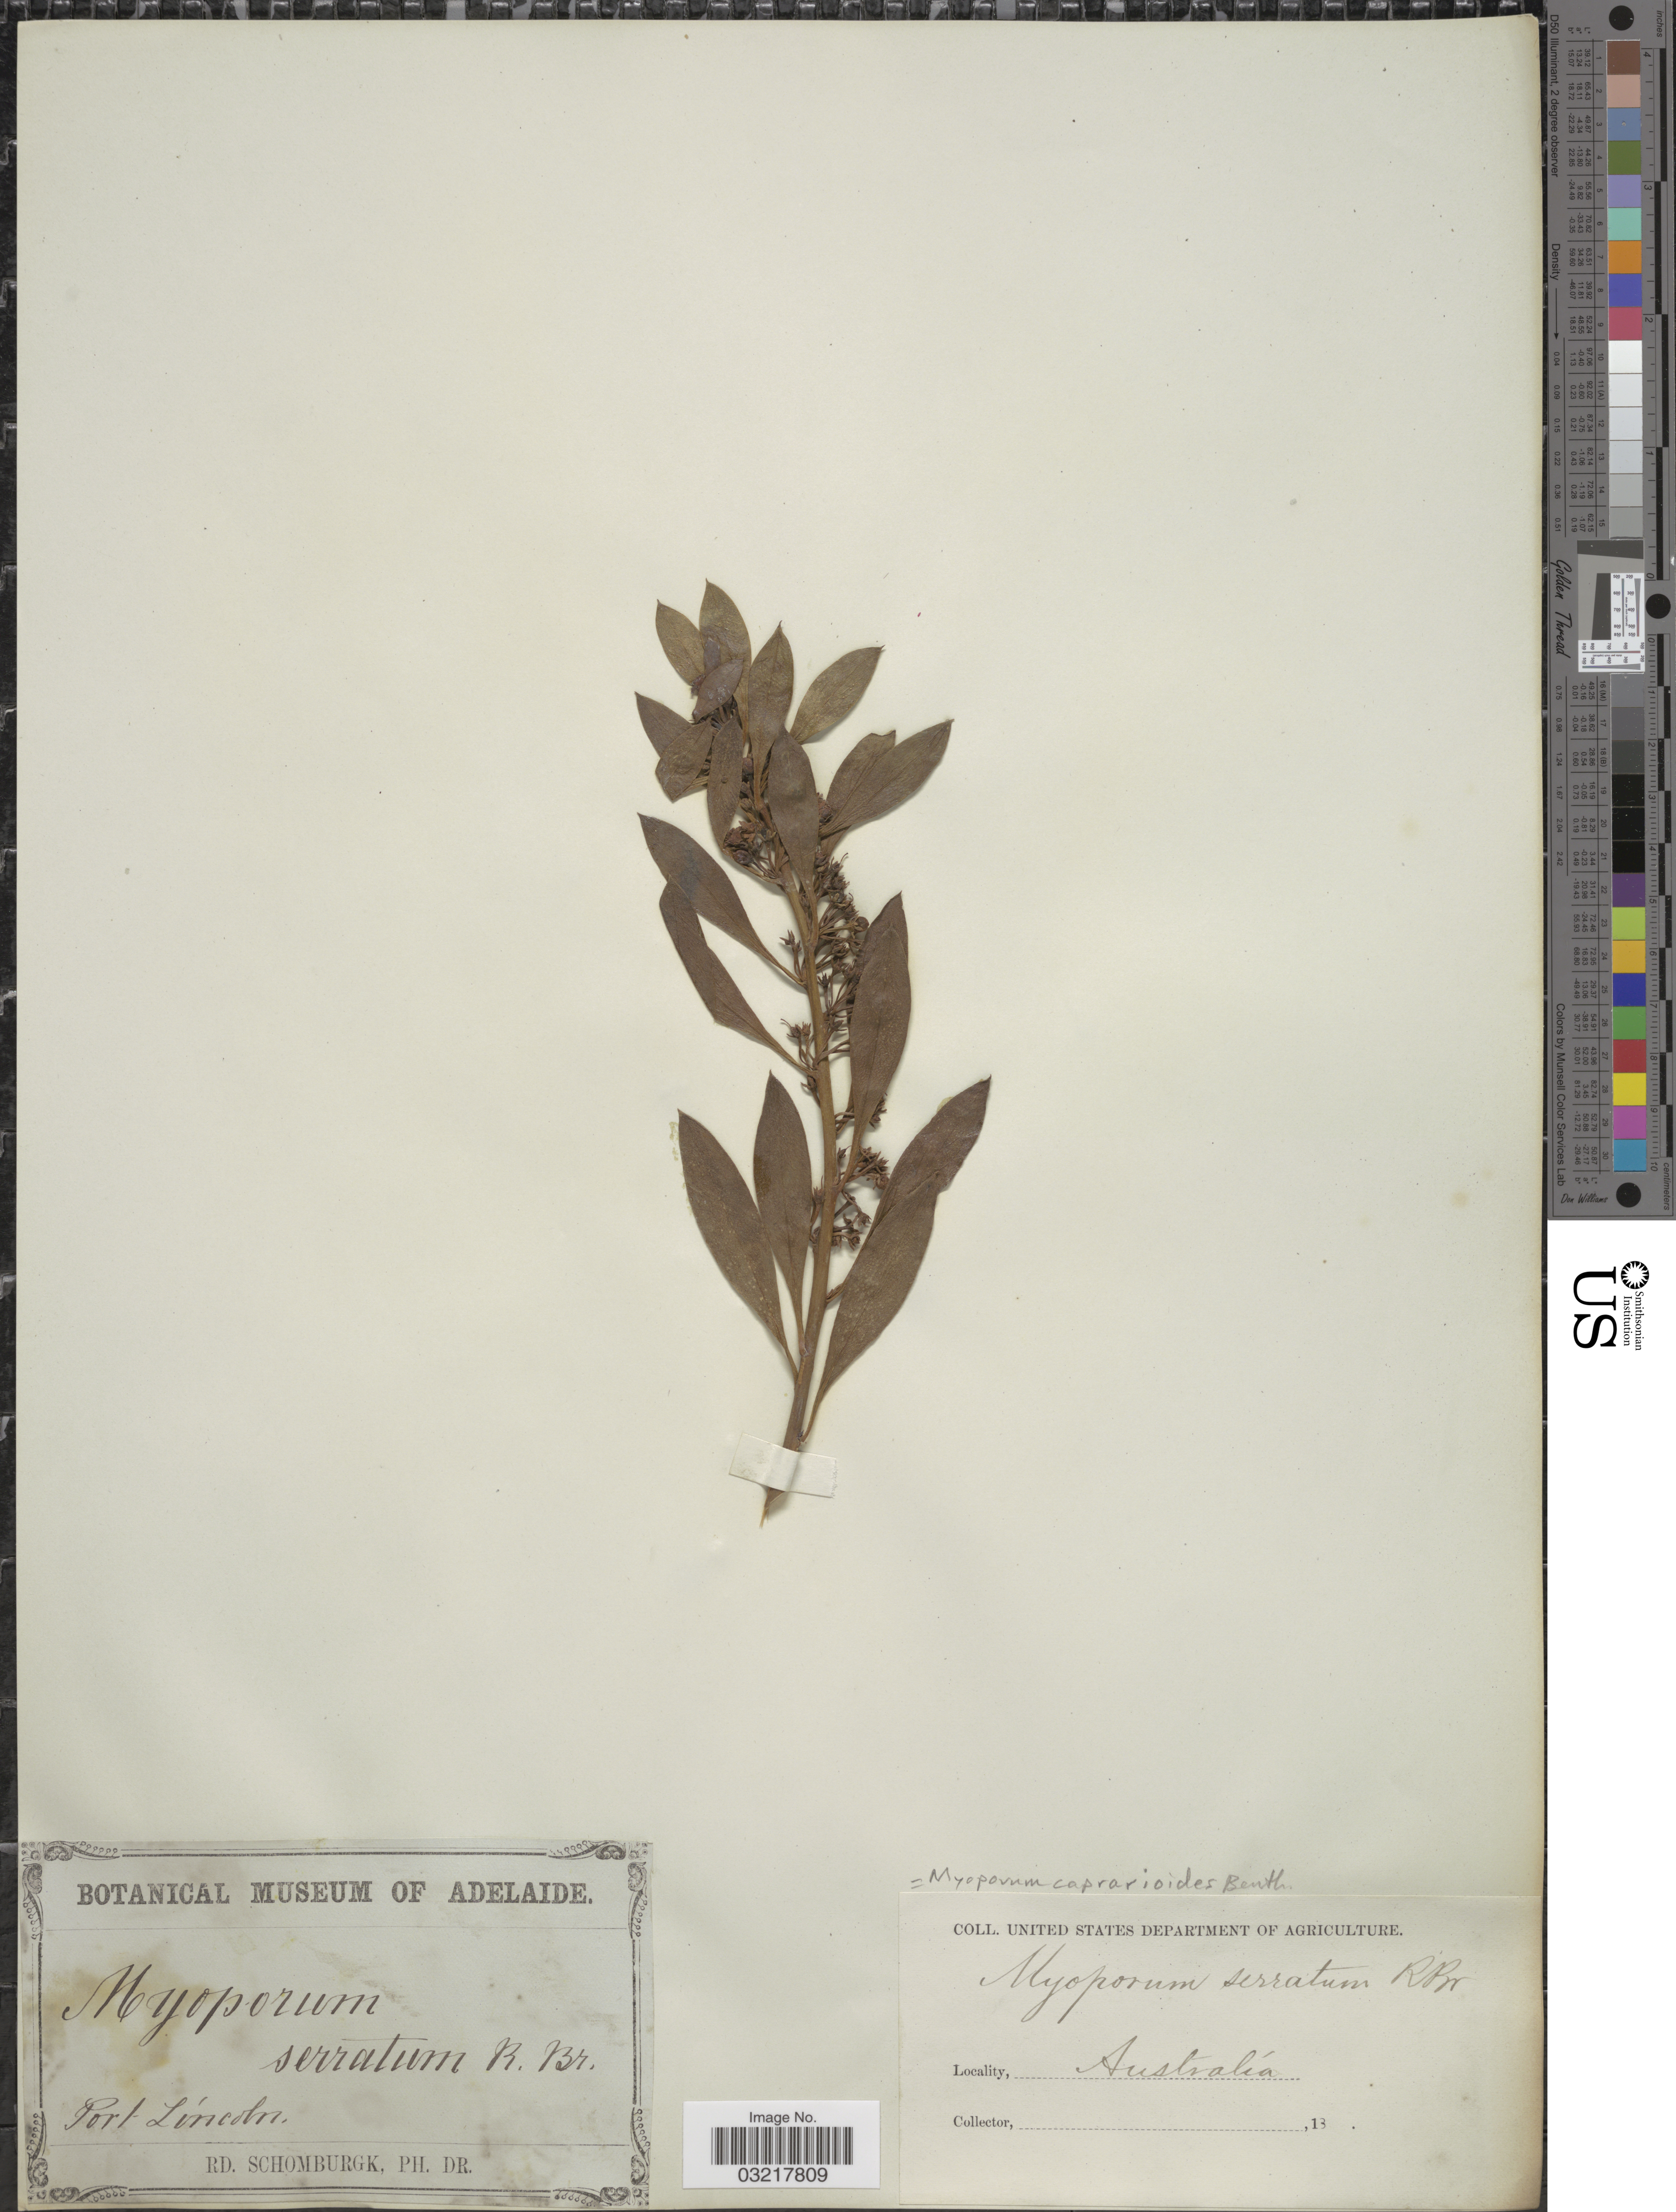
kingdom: Plantae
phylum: Tracheophyta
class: Magnoliopsida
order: Lamiales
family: Scrophulariaceae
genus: Myoporum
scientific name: Myoporum caprarioides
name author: Benth.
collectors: M. R. Schomburgk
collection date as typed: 18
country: Australia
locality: Port Lincoln.